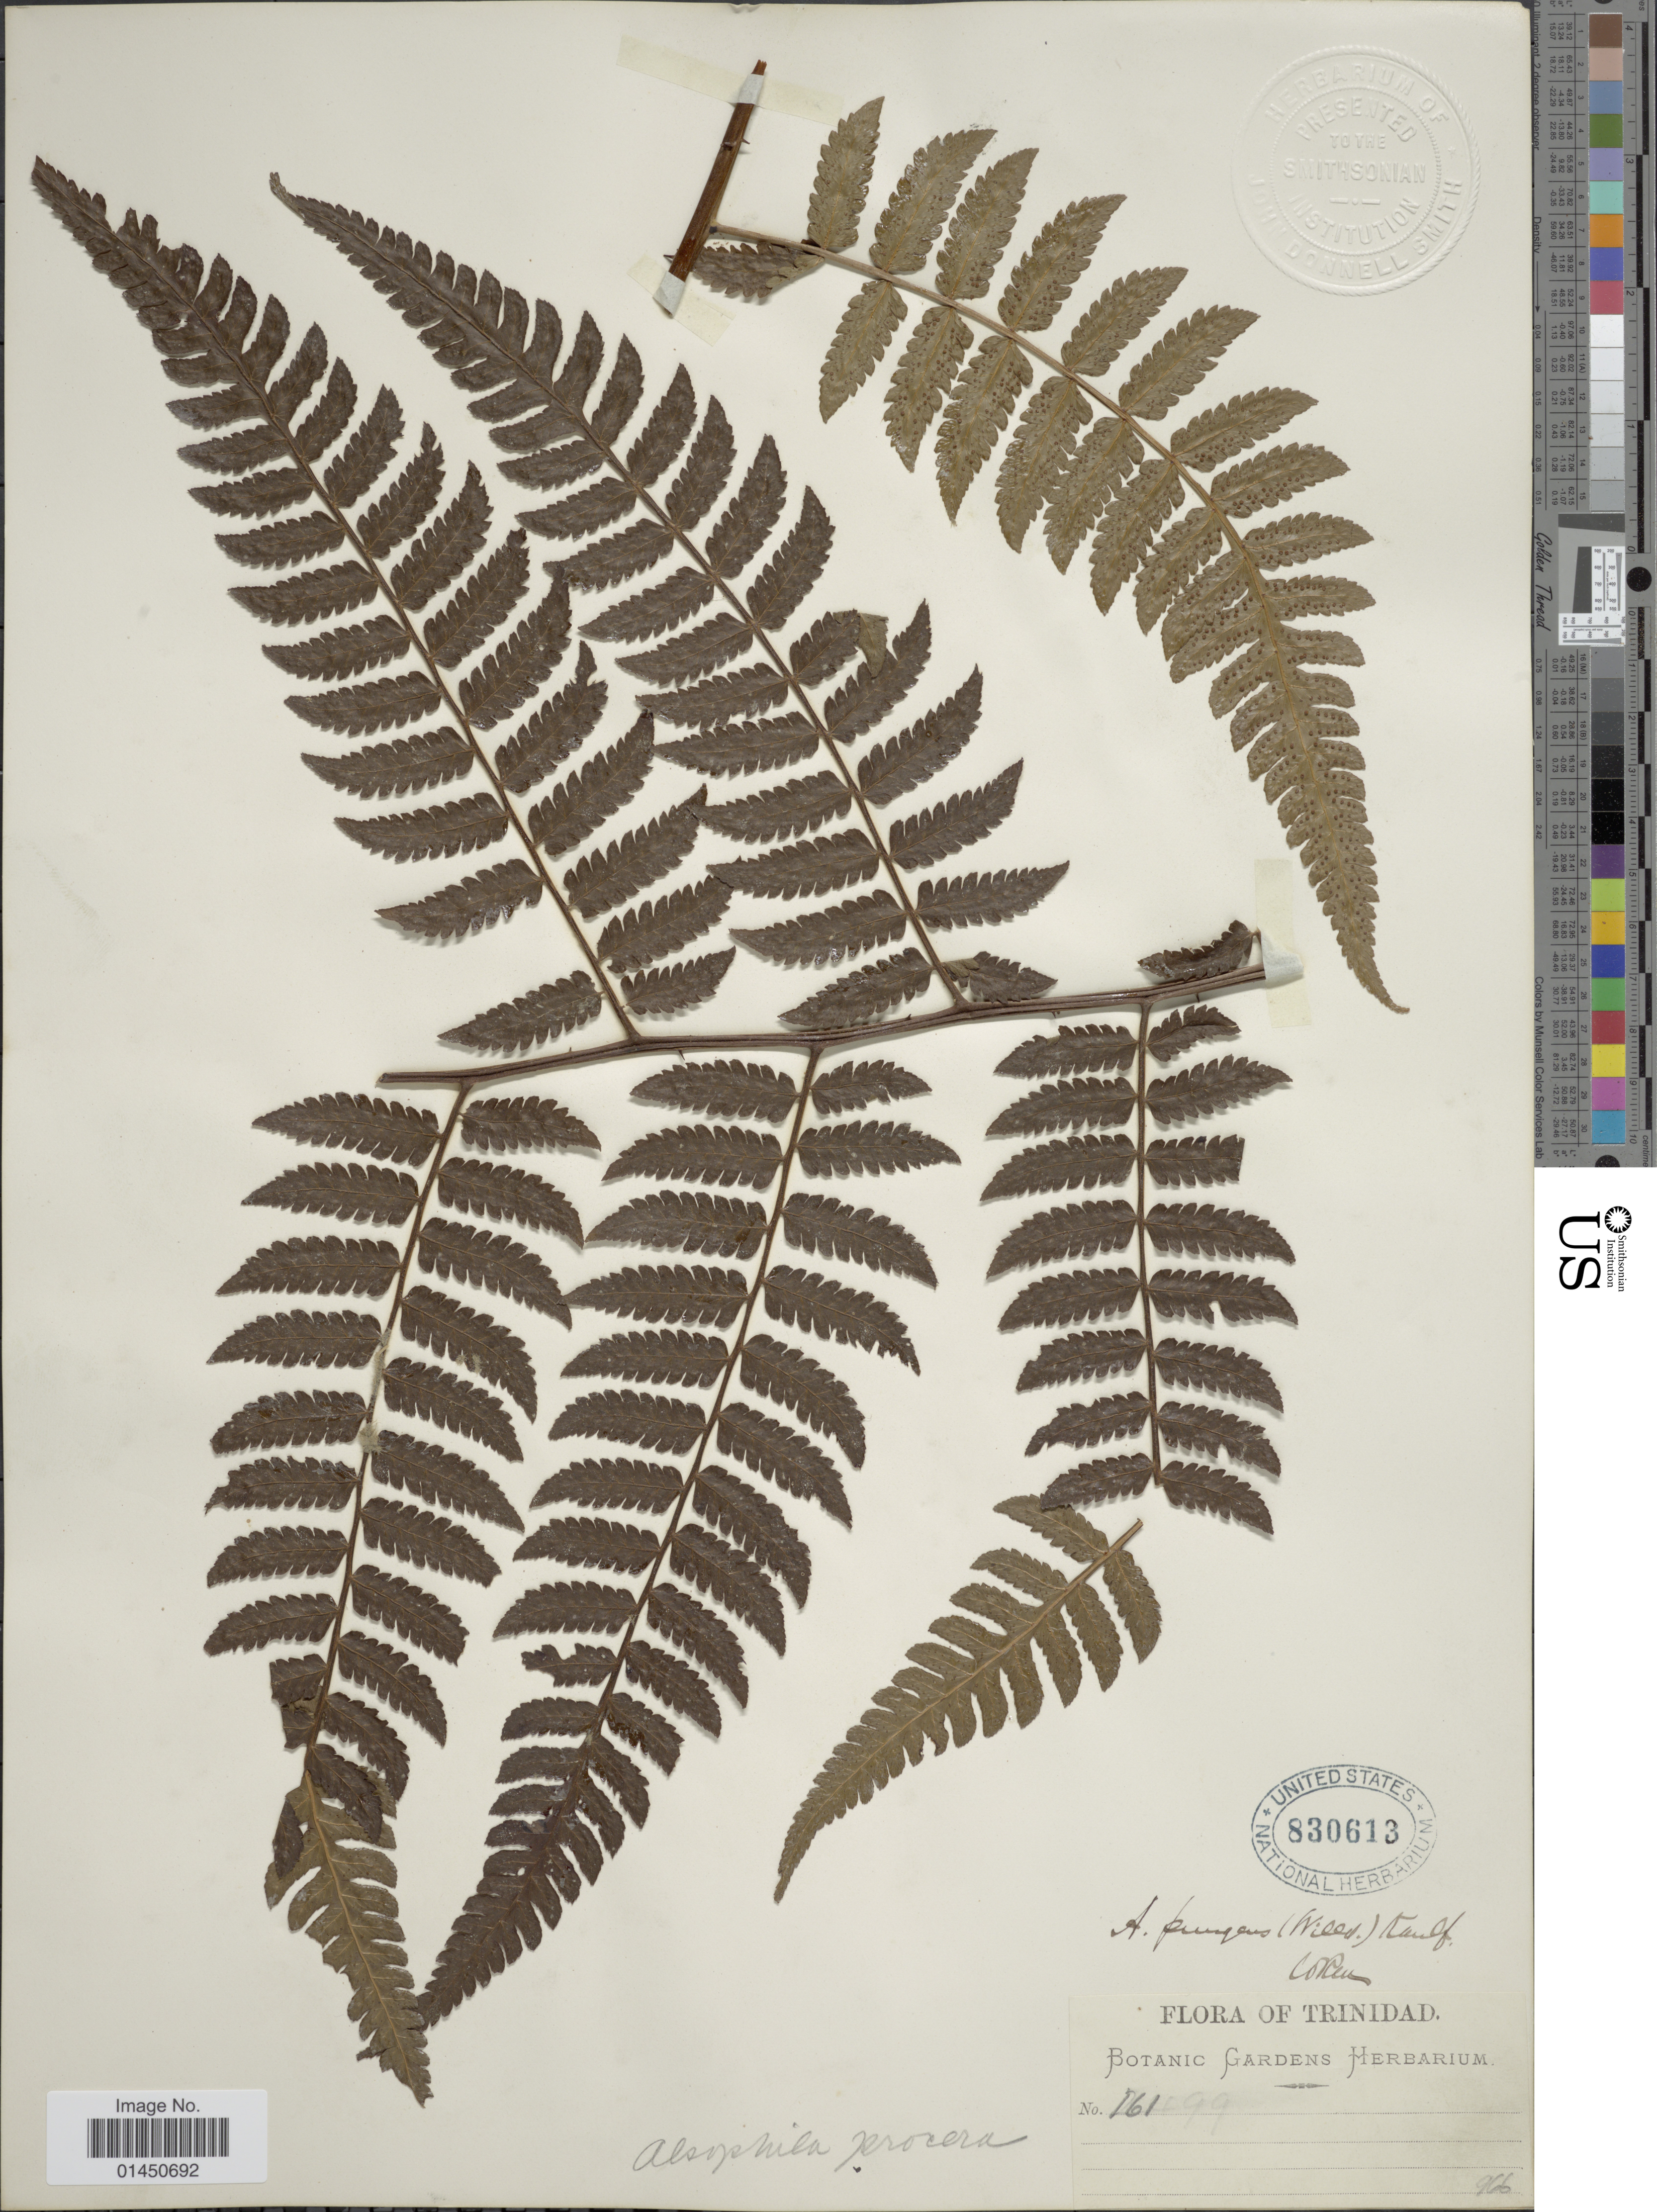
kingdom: Plantae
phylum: Tracheophyta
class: Polypodiopsida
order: Cyatheales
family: Cyatheaceae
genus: Cyathea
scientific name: Cyathea pungens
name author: (Willd.) Domin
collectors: ex herb. Bot. Gard.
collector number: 161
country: Trinidad and Tobago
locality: Trinidad.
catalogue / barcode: US 830613